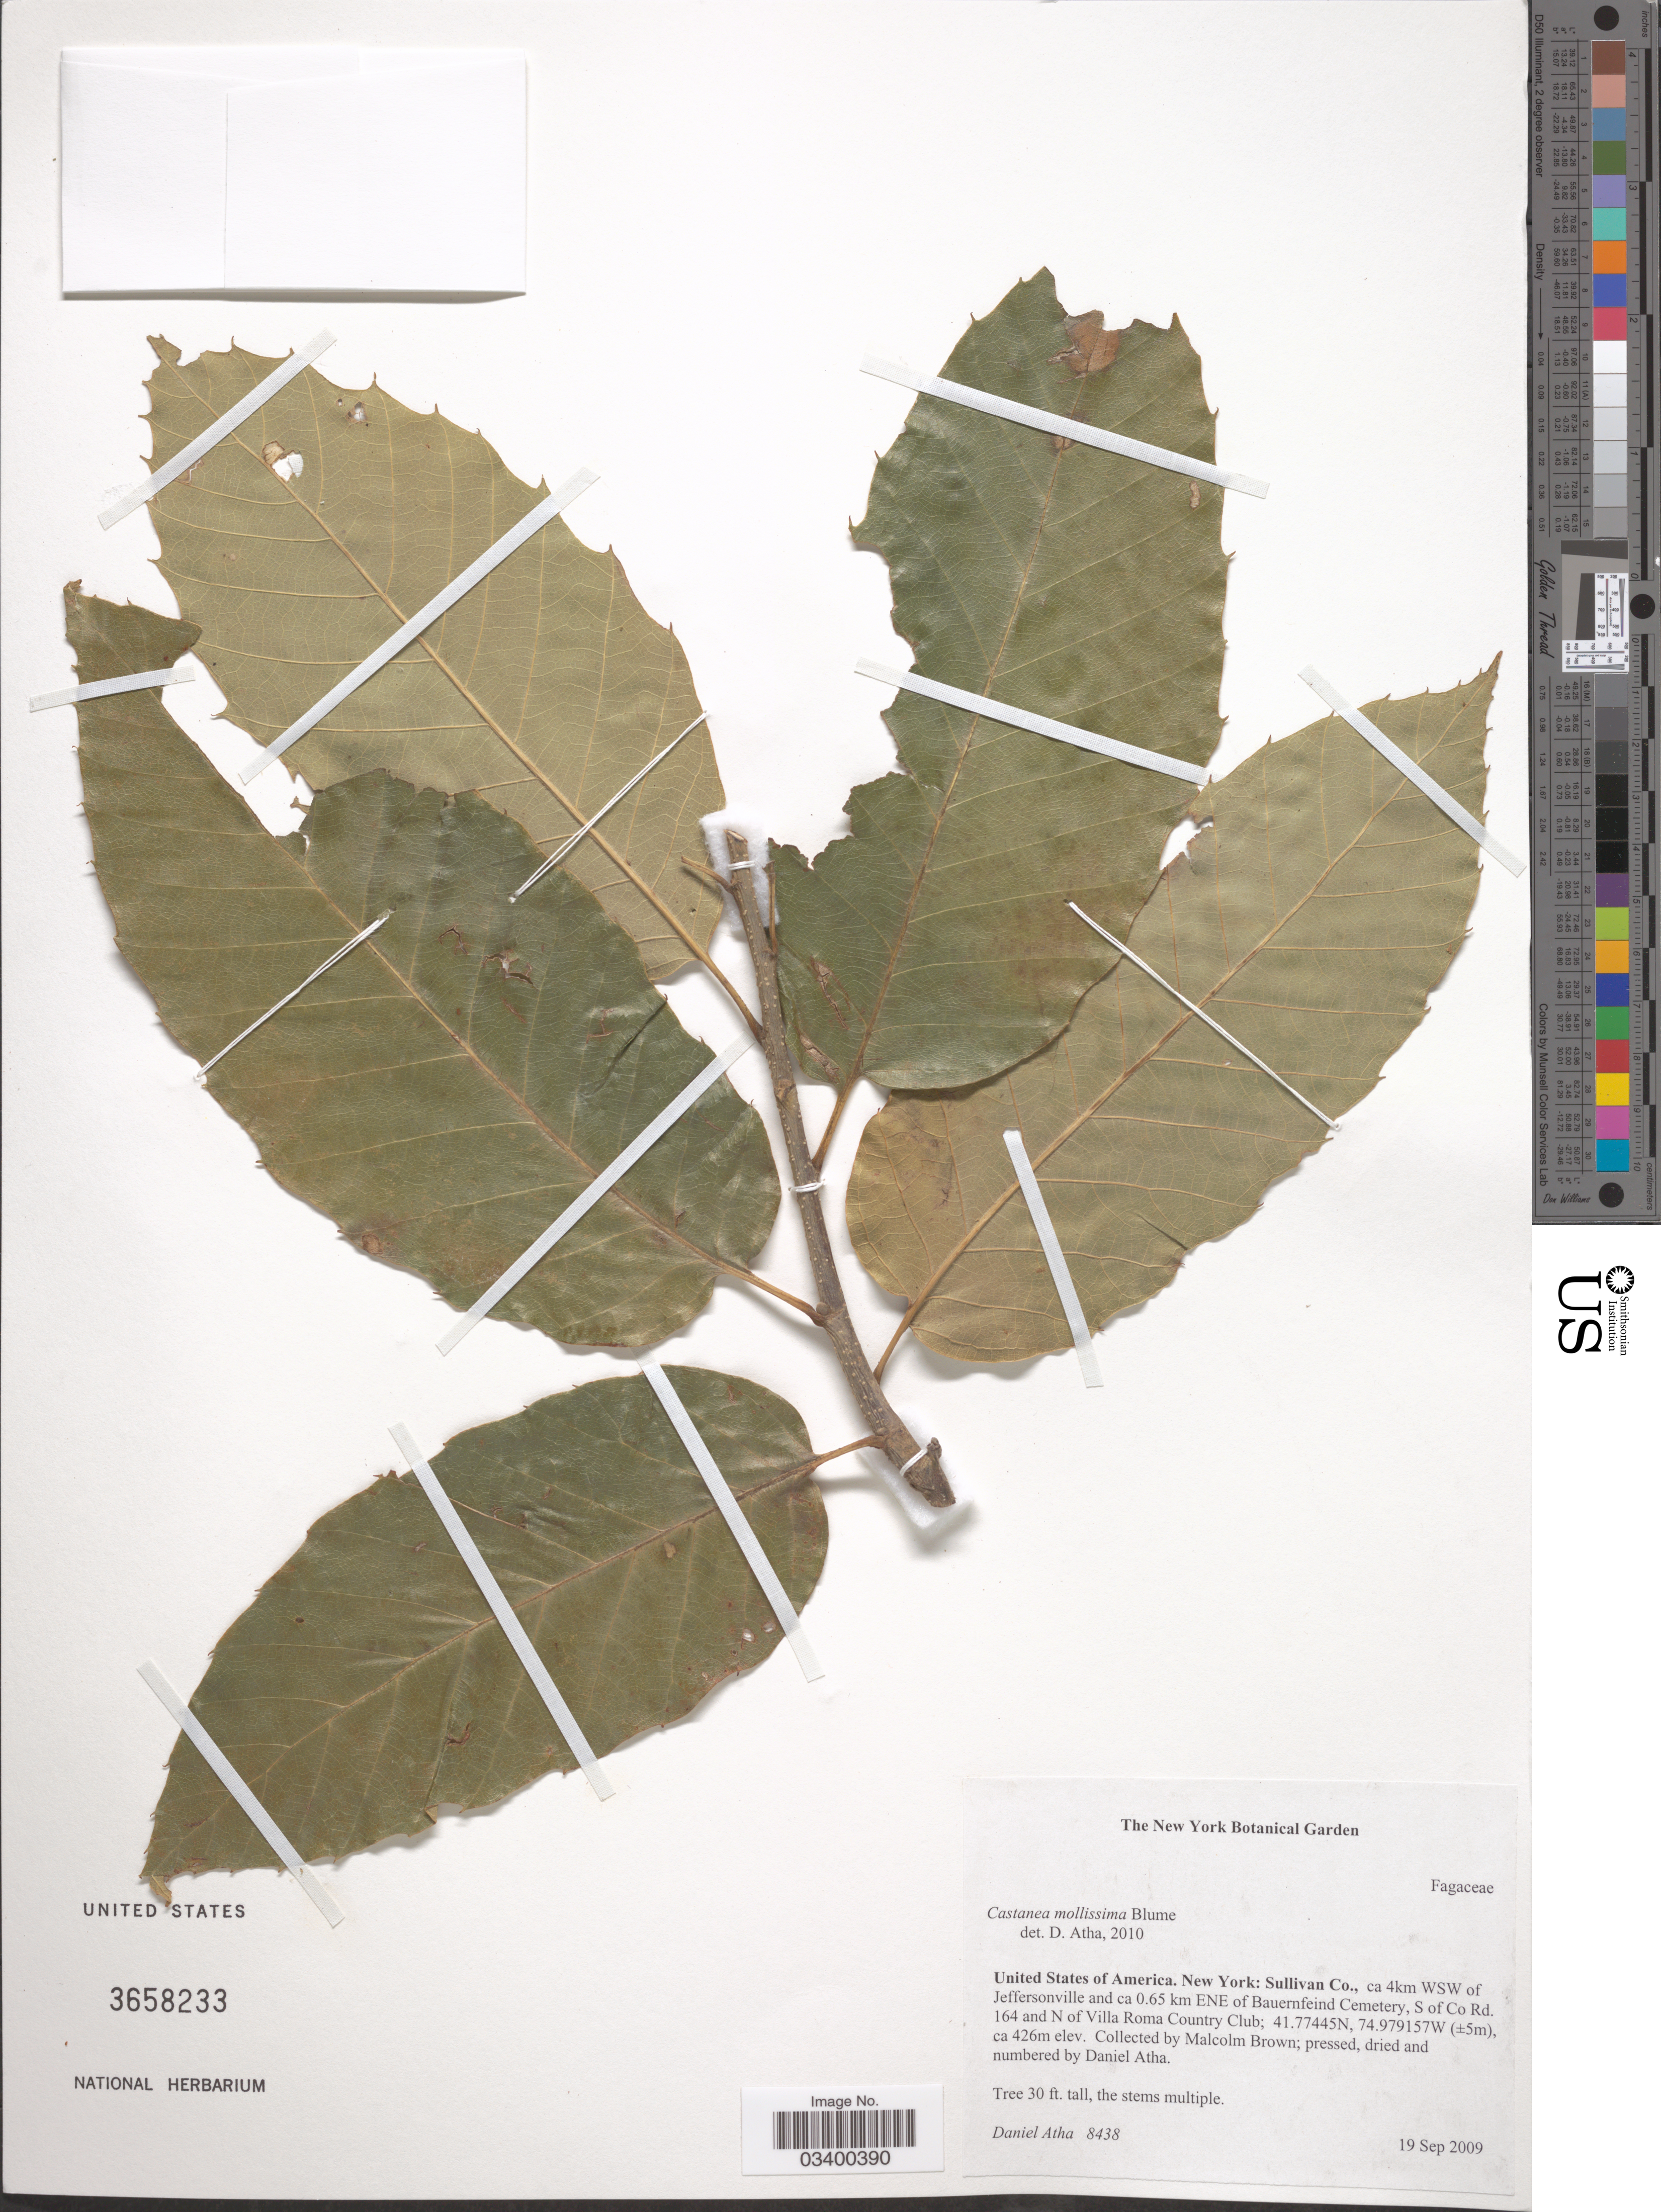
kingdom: Plantae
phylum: Tracheophyta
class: Magnoliopsida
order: Fagales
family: Fagaceae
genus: Castanea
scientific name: Castanea mollissima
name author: Blume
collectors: M. Brown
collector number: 8438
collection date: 2009-09-19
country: United States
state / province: New York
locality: United States of America. Sullivan Co., ca 4 km WSW of Jeffersonville and ca 0.65 km ENE of Bauernfeind Cemetery, S of Co Rd. 164 and N of Villa Roma Country Club.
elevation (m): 426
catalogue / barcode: US 3658233